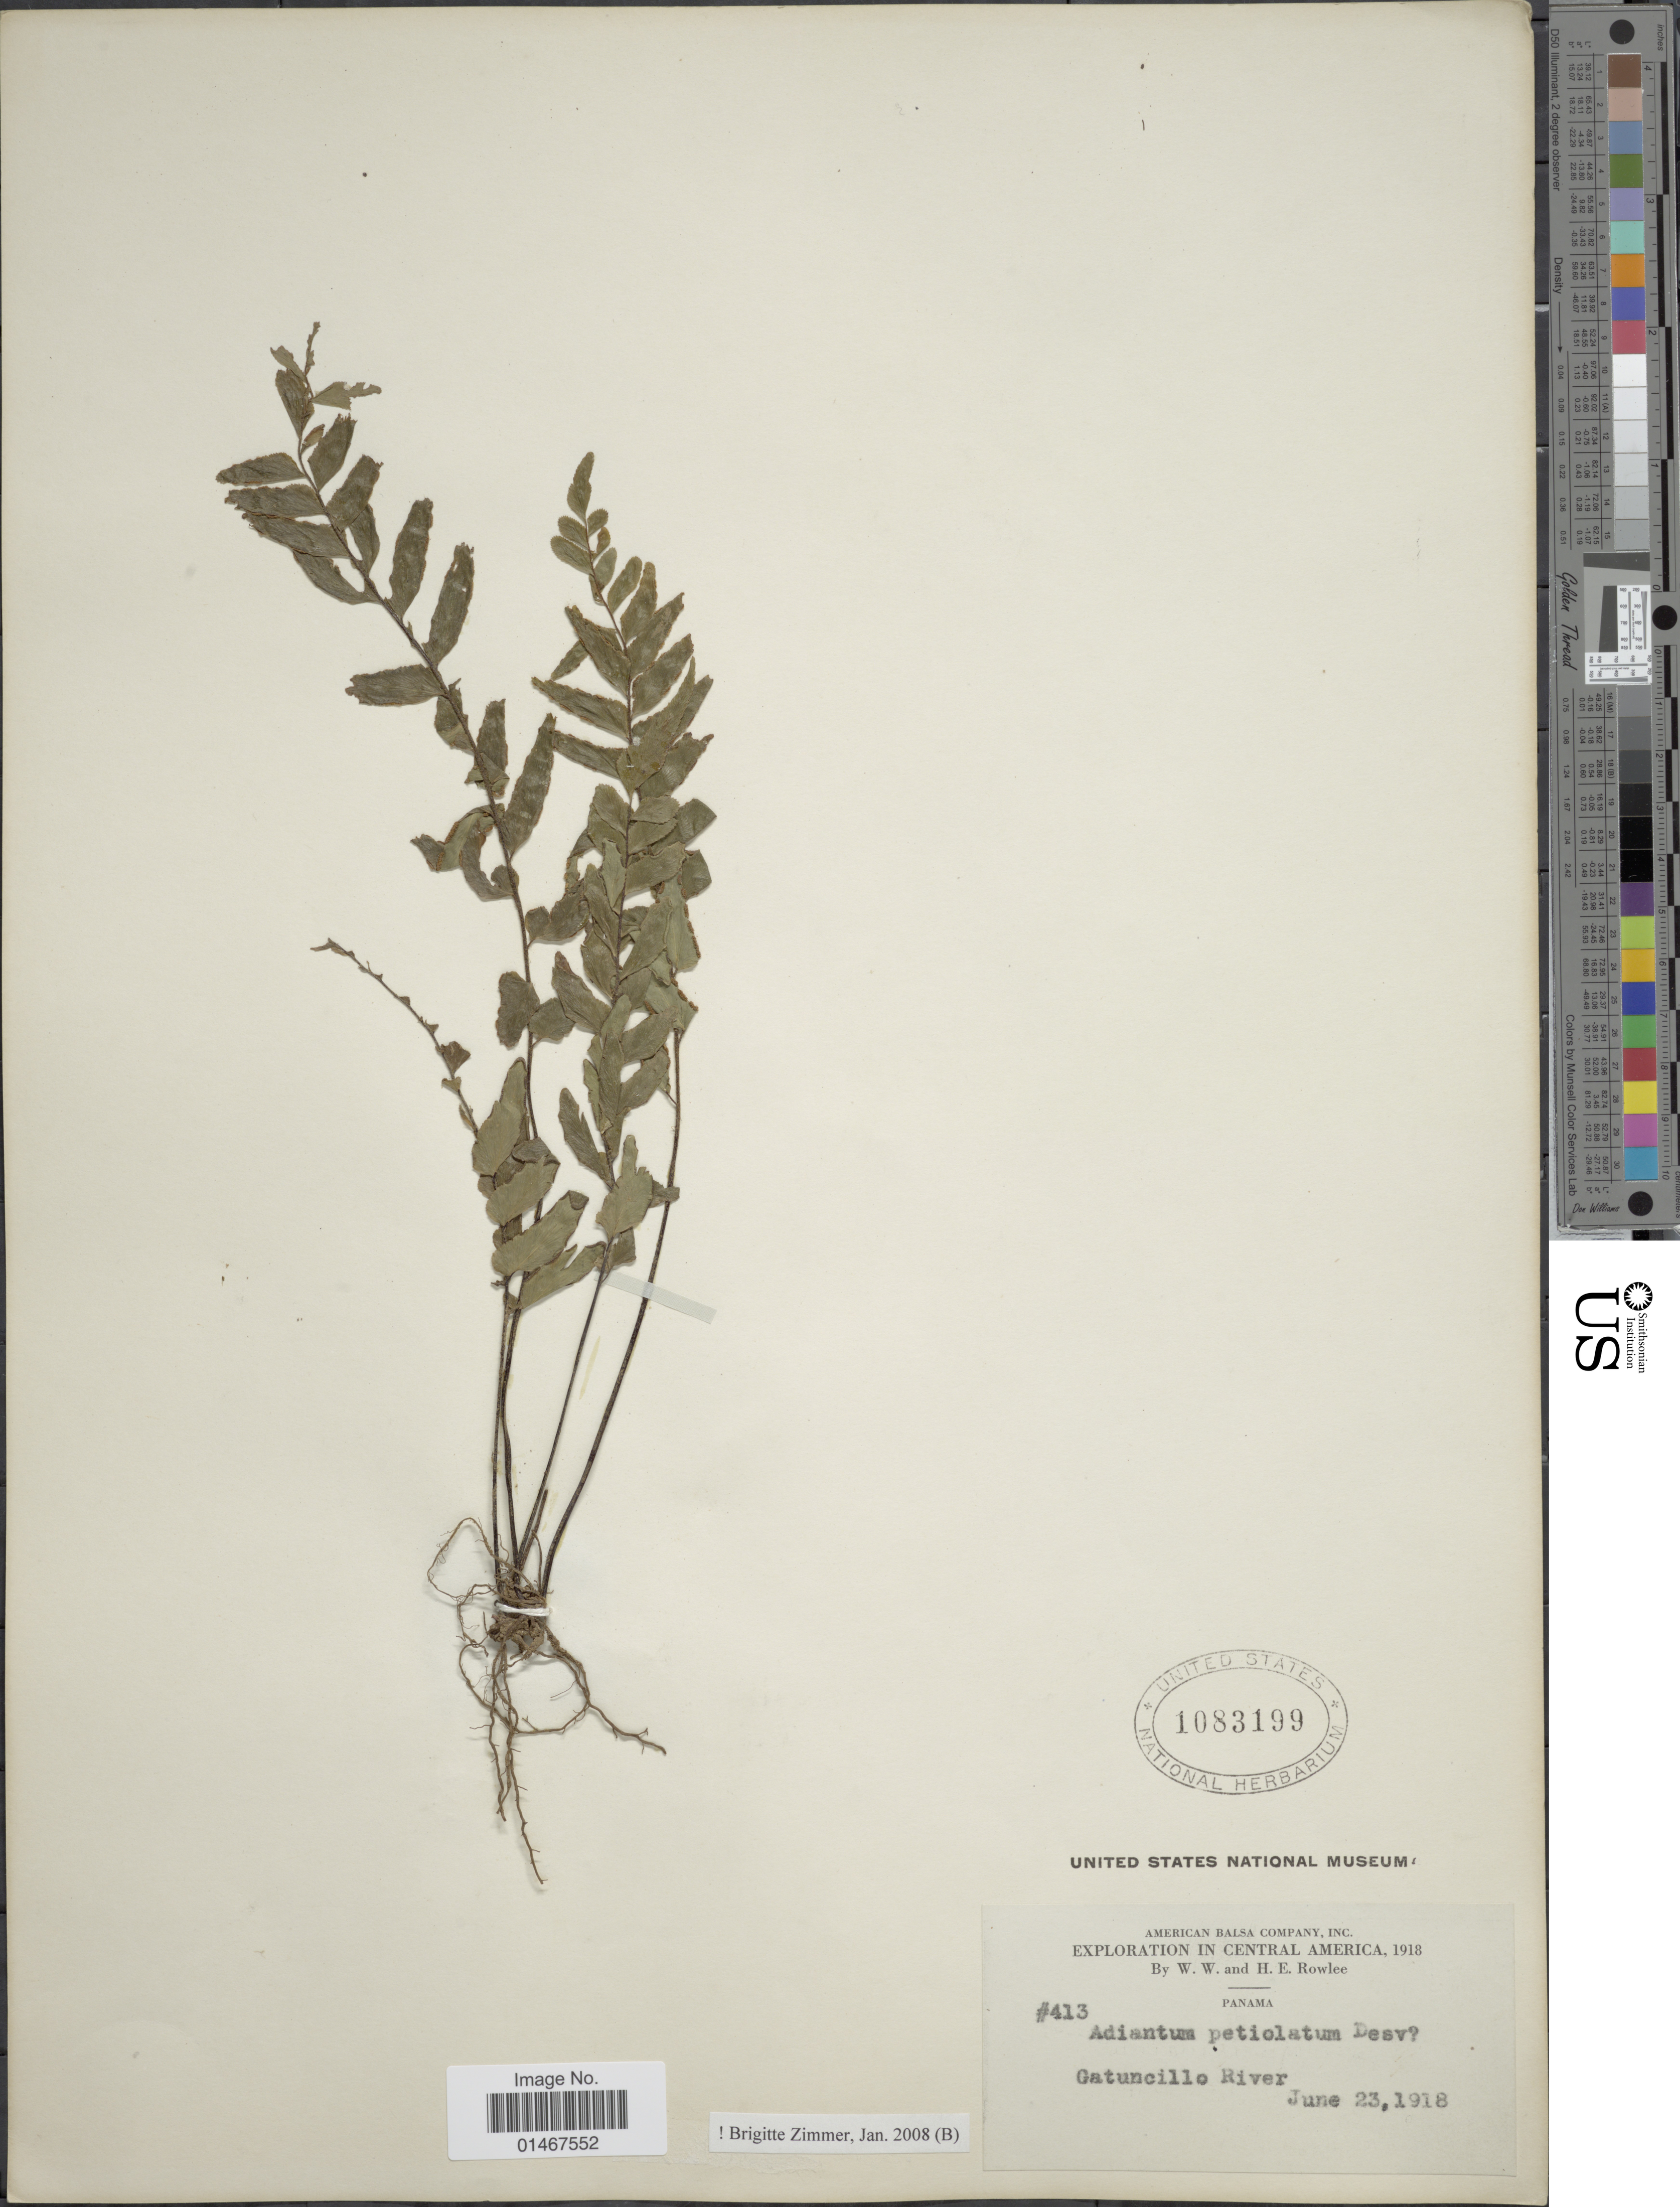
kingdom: Plantae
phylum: Tracheophyta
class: Polypodiopsida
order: Polypodiales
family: Pteridaceae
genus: Adiantum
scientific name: Adiantum petiolatum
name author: Desv.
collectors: W. W. Rowlee & H. E. Rowlee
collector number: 413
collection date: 1918-06-23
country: Panama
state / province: Colón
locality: Central America. Gatuncillo River.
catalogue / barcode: US 1083199